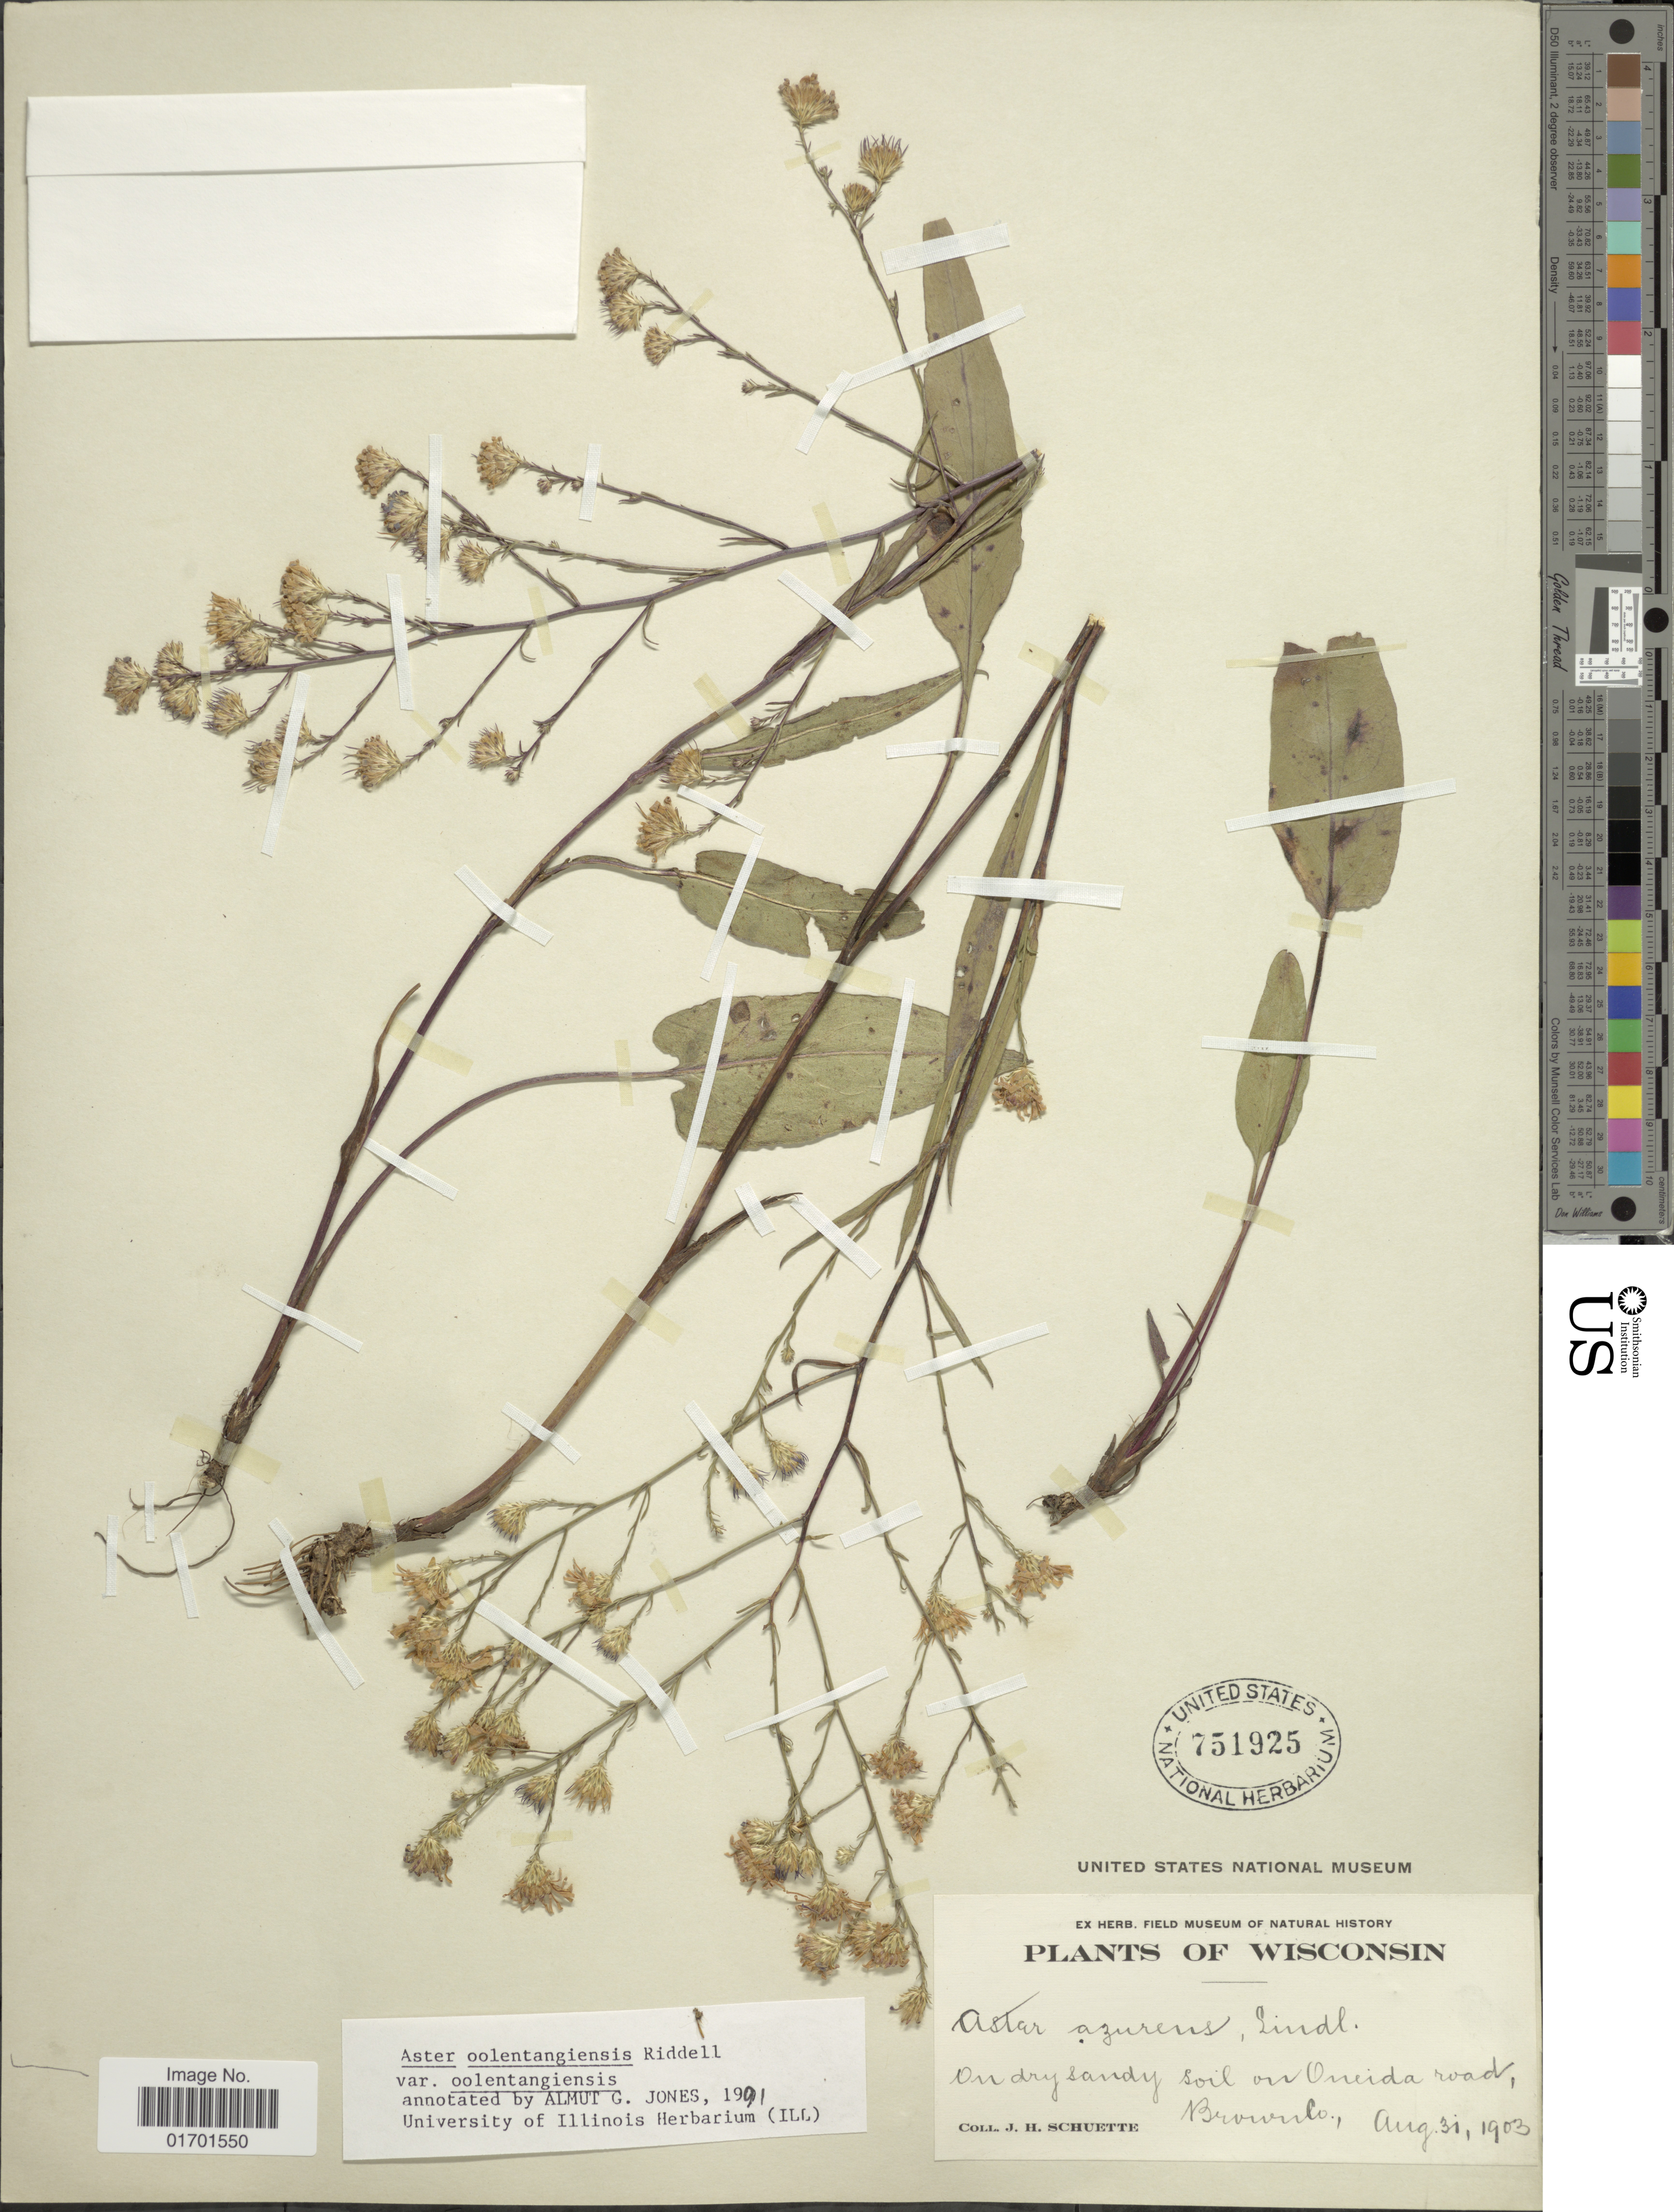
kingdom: Plantae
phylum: Tracheophyta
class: Magnoliopsida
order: Asterales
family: Asteraceae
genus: Symphyotrichum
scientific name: Symphyotrichum oolentangiense var. oolentangiense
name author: G.L. Nesom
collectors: J. H. Schuette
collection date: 1903-08-31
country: United States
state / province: Wisconsin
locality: On Oneida road, Brown Co.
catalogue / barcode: US 751925